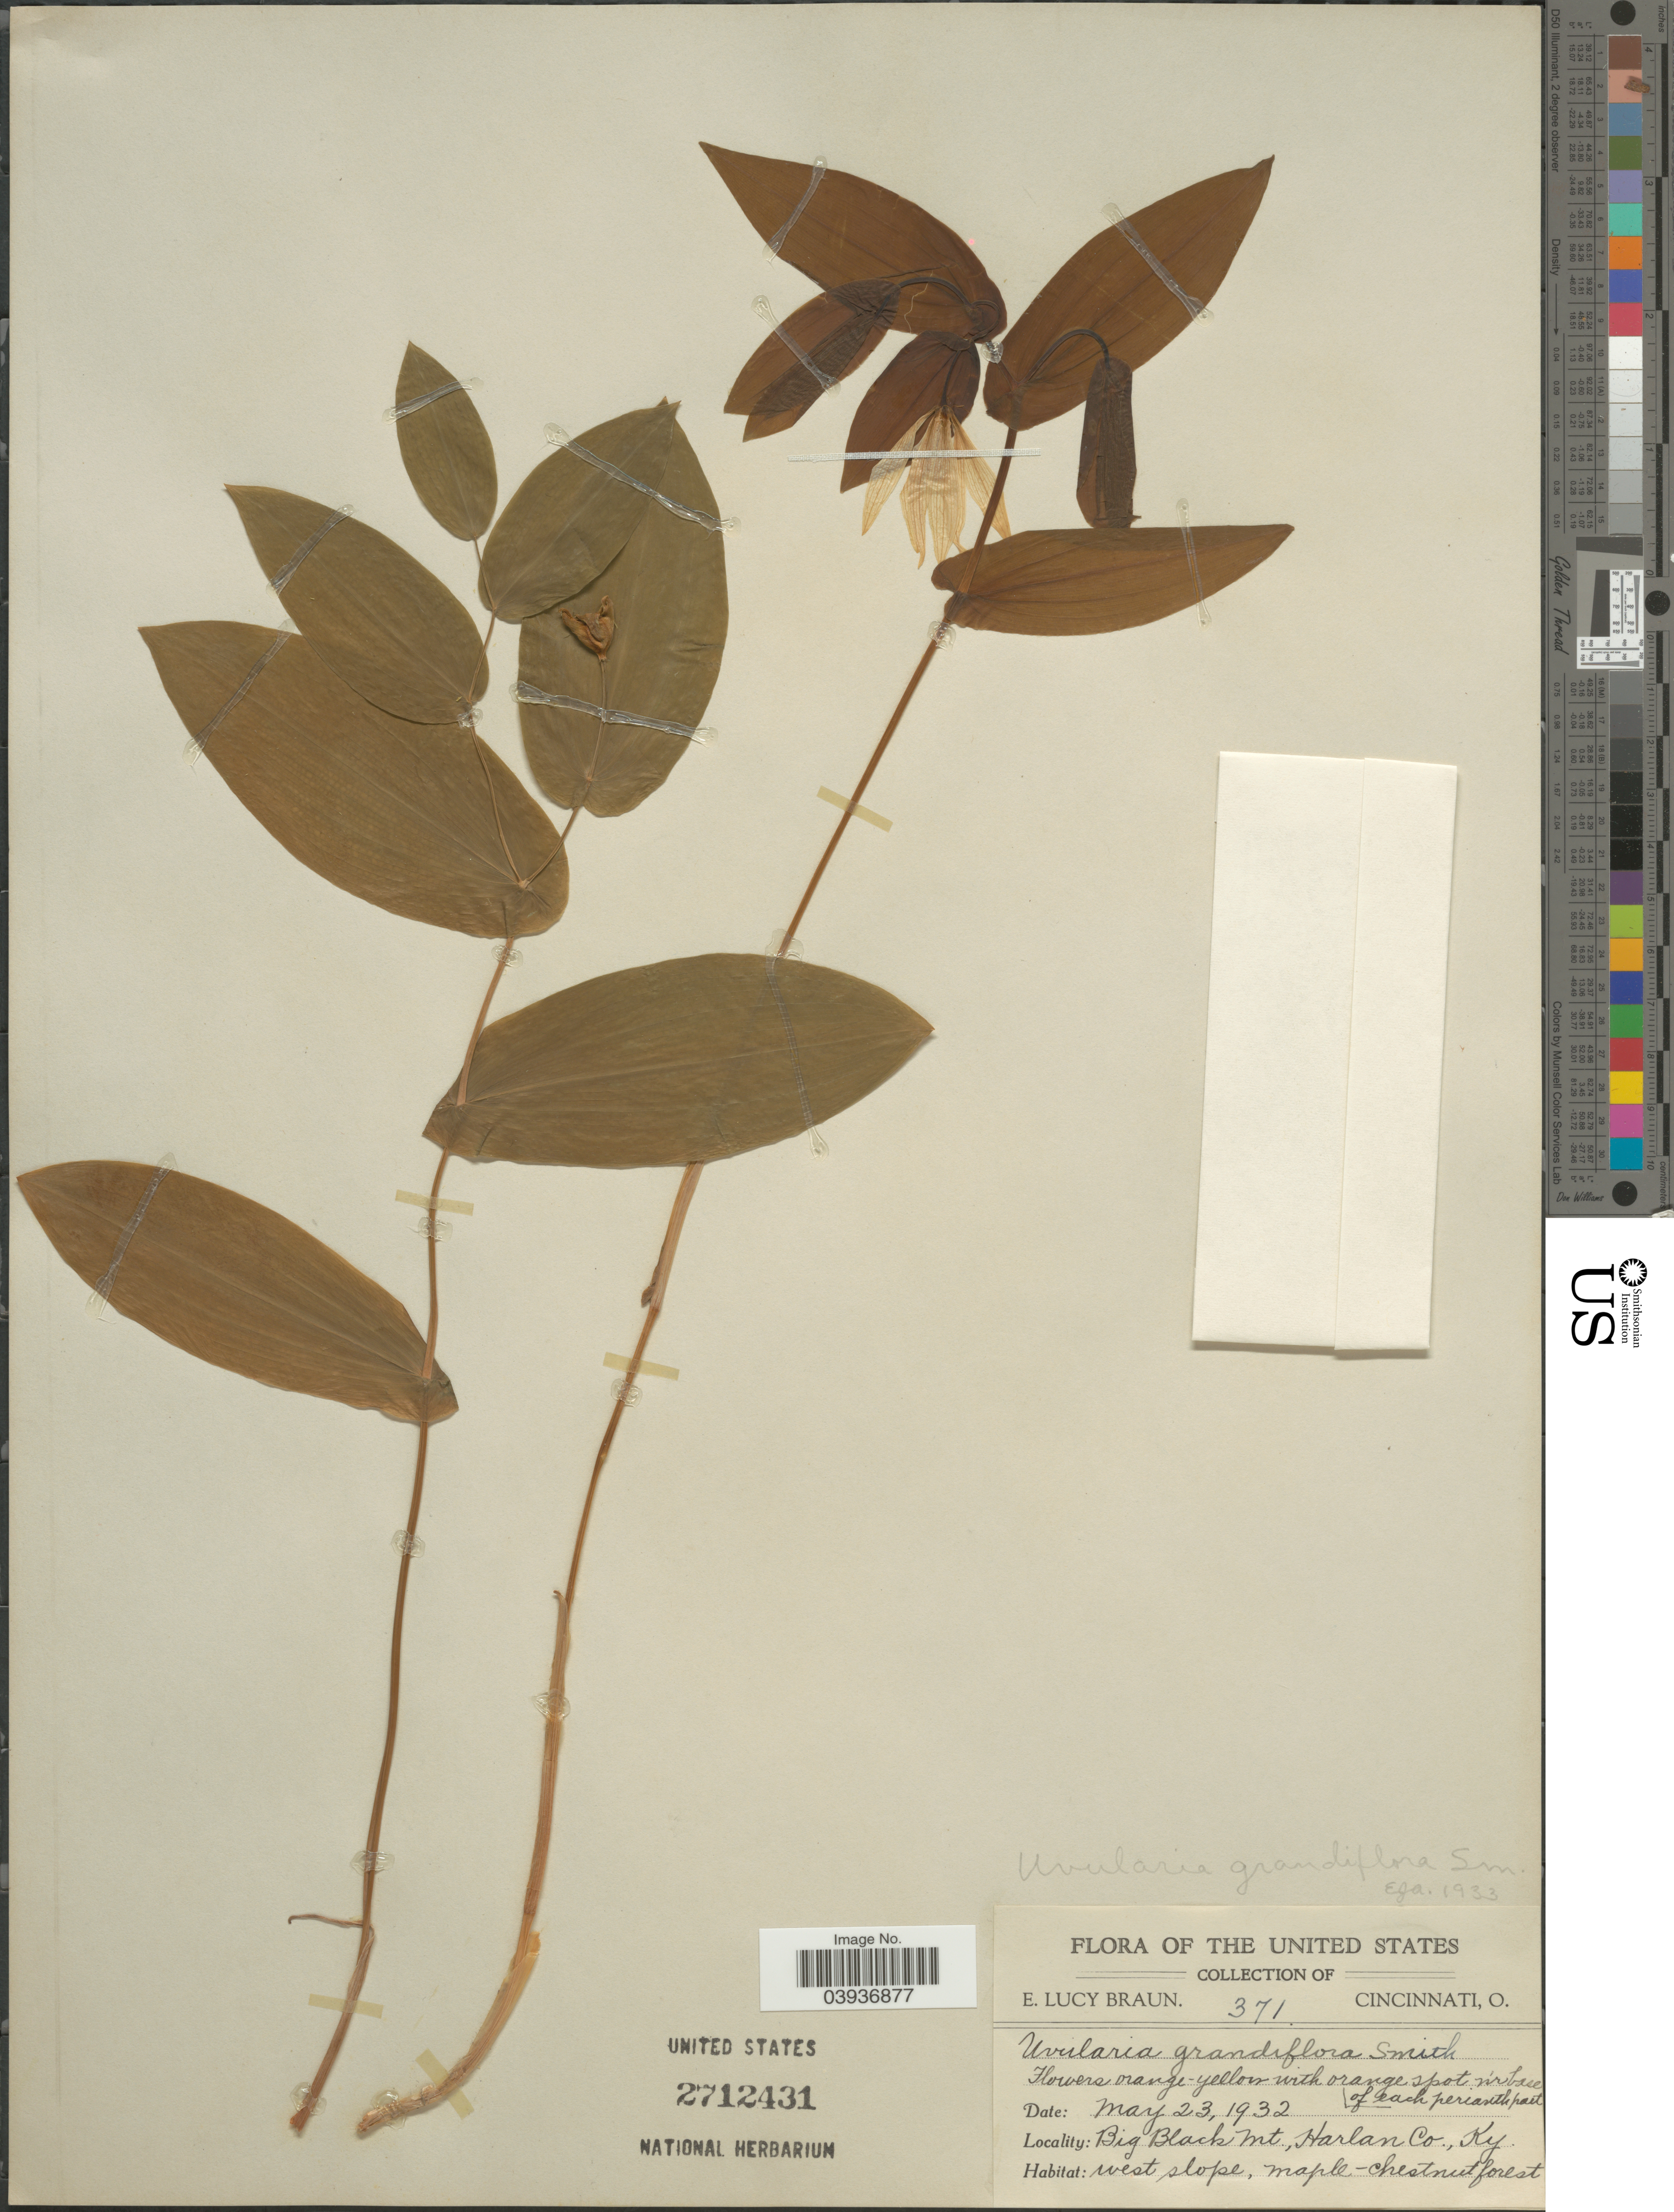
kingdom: Plantae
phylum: Tracheophyta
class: Liliopsida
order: Liliales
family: Colchicaceae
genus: Uvularia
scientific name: Uvularia grandiflora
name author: Sm.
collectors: E. L. Braun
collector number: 371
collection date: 1932-05-23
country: United States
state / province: Kentucky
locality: Big Black Mt., Harlan Co. West slope.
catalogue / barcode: US 2712431